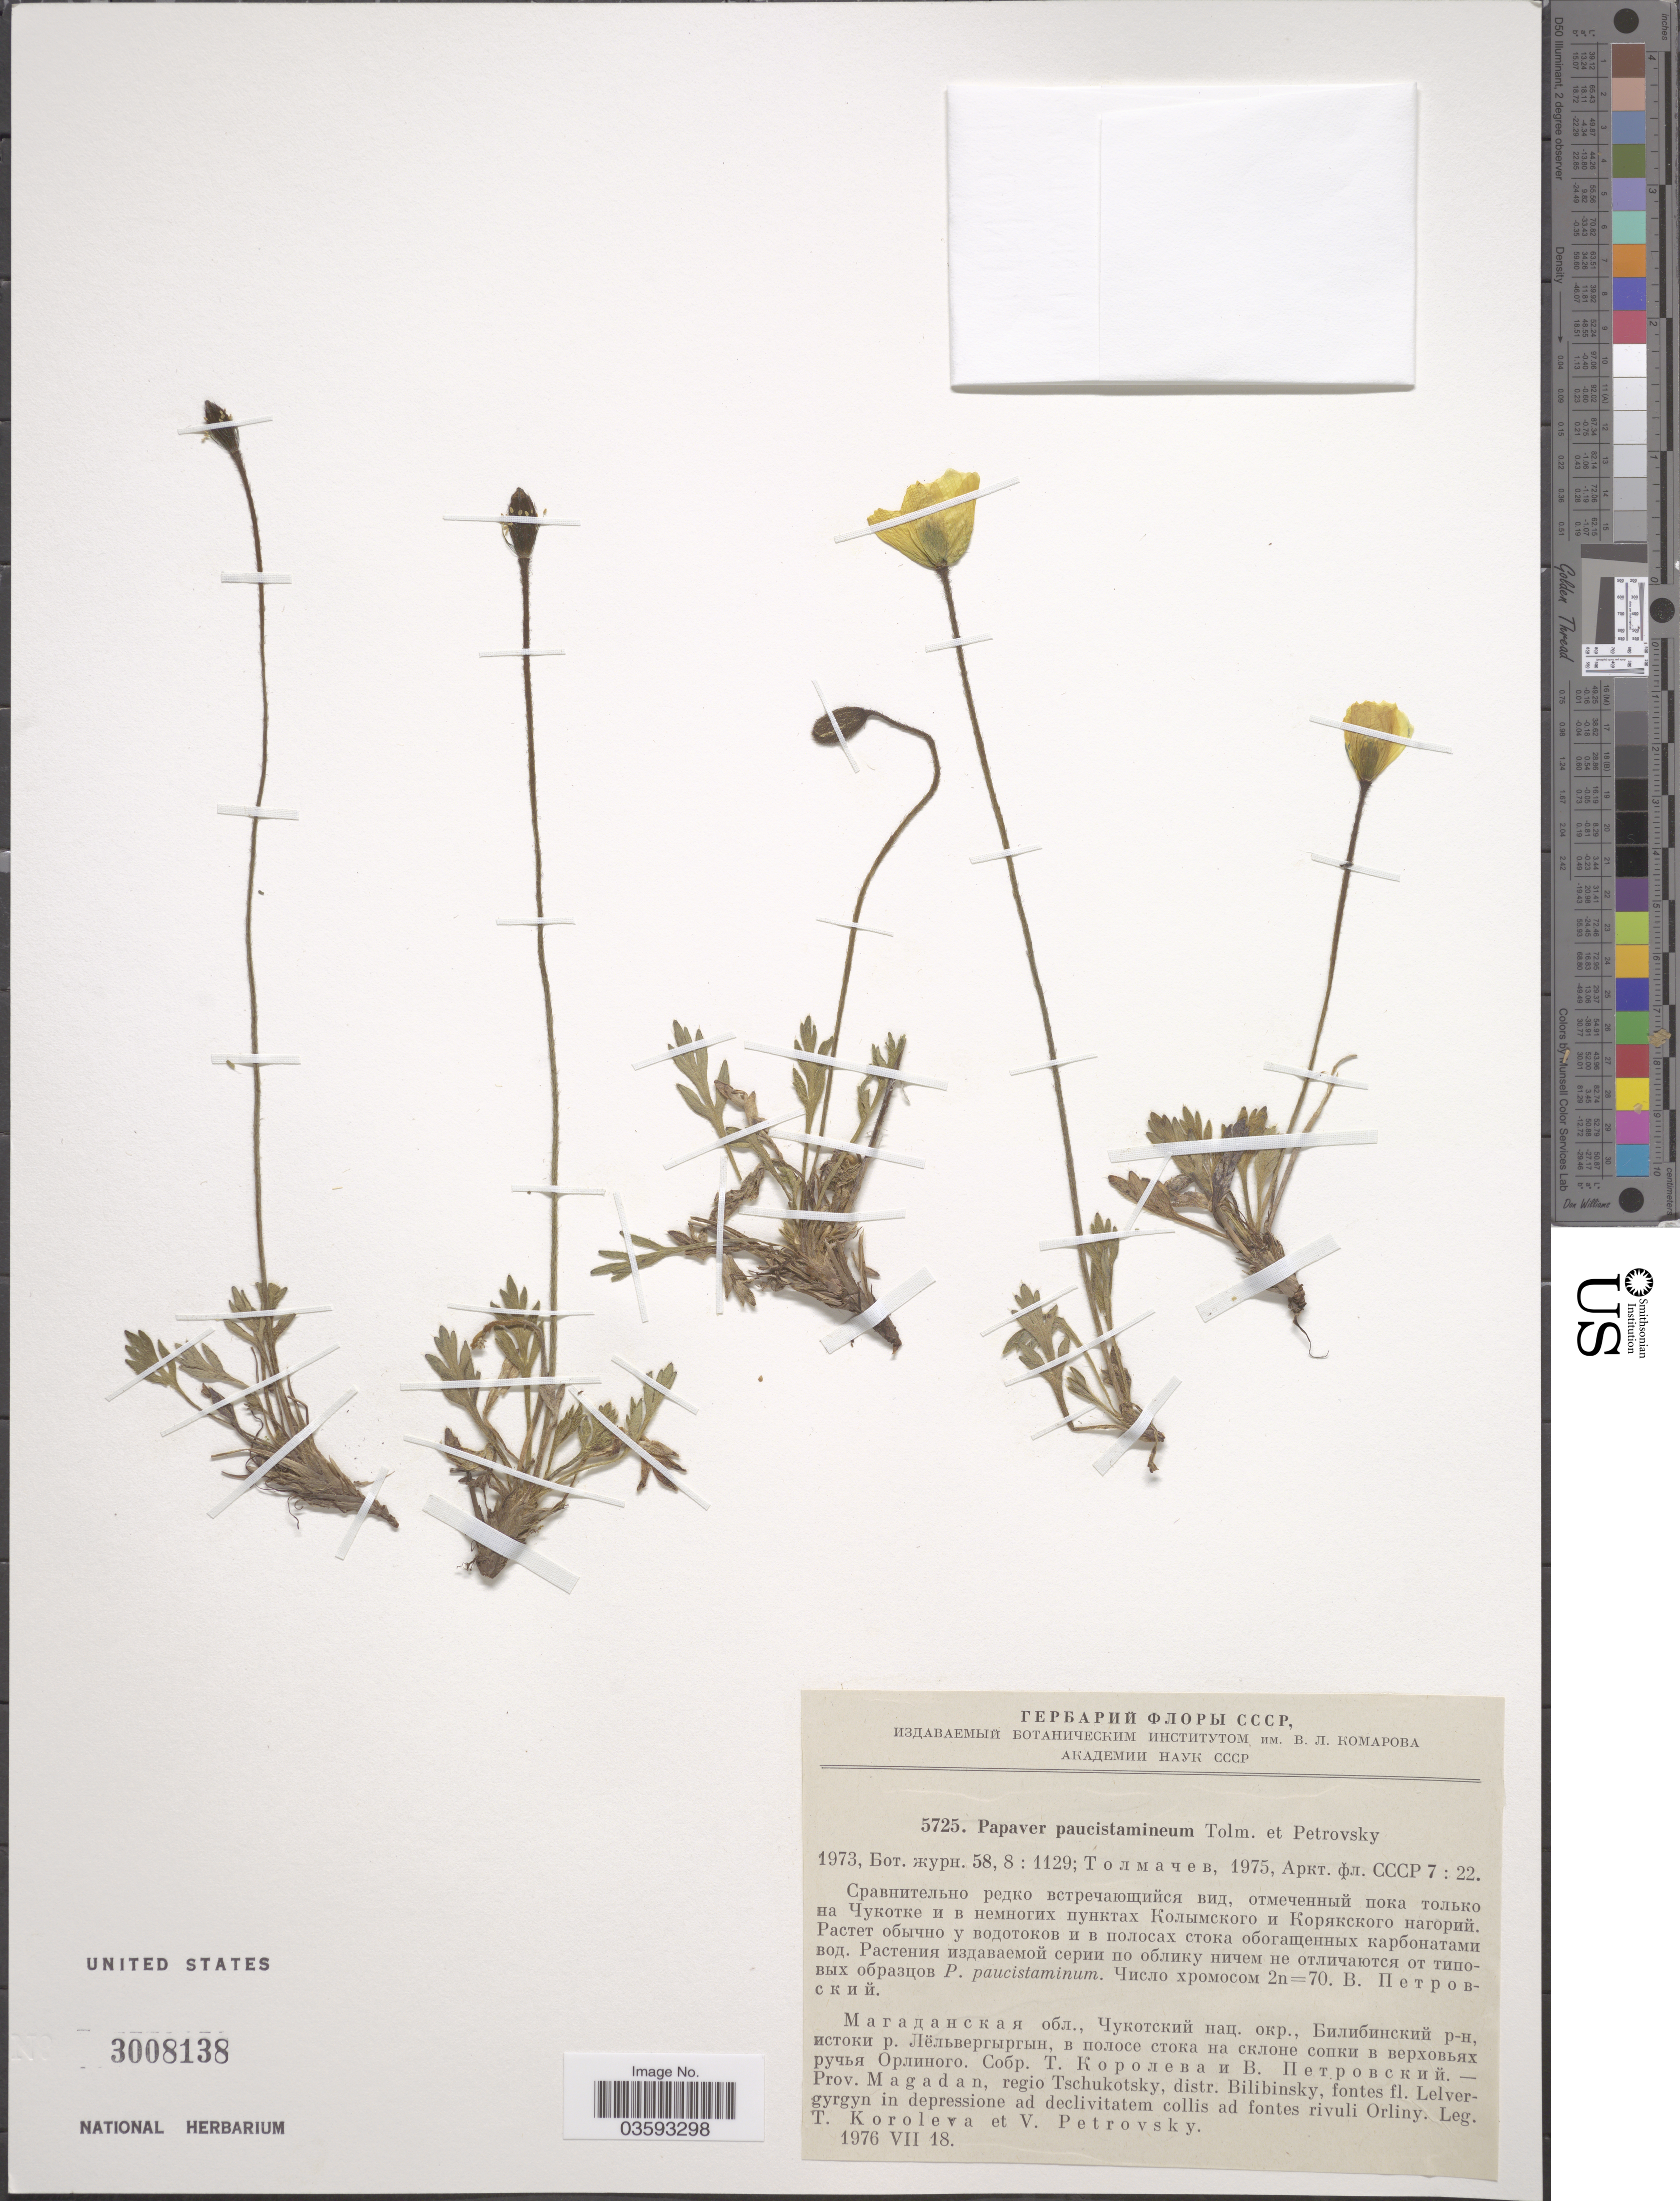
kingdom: Plantae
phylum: Tracheophyta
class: Magnoliopsida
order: Ranunculales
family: Papaveraceae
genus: Papaver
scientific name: Papaver paucistaminum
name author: Tolm. & V.V. Petrovsky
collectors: T. Koroleva & V. Petrovsky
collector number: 5725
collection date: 1976-07-18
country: Russian Federation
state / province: Magadan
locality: Regio Tschukotsky, distr. Bilibinsky, fontes fl. Lelvergyrgyn in depressione ad declivitatem collis ad fontes rivuli Orliny.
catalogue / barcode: US 3008138